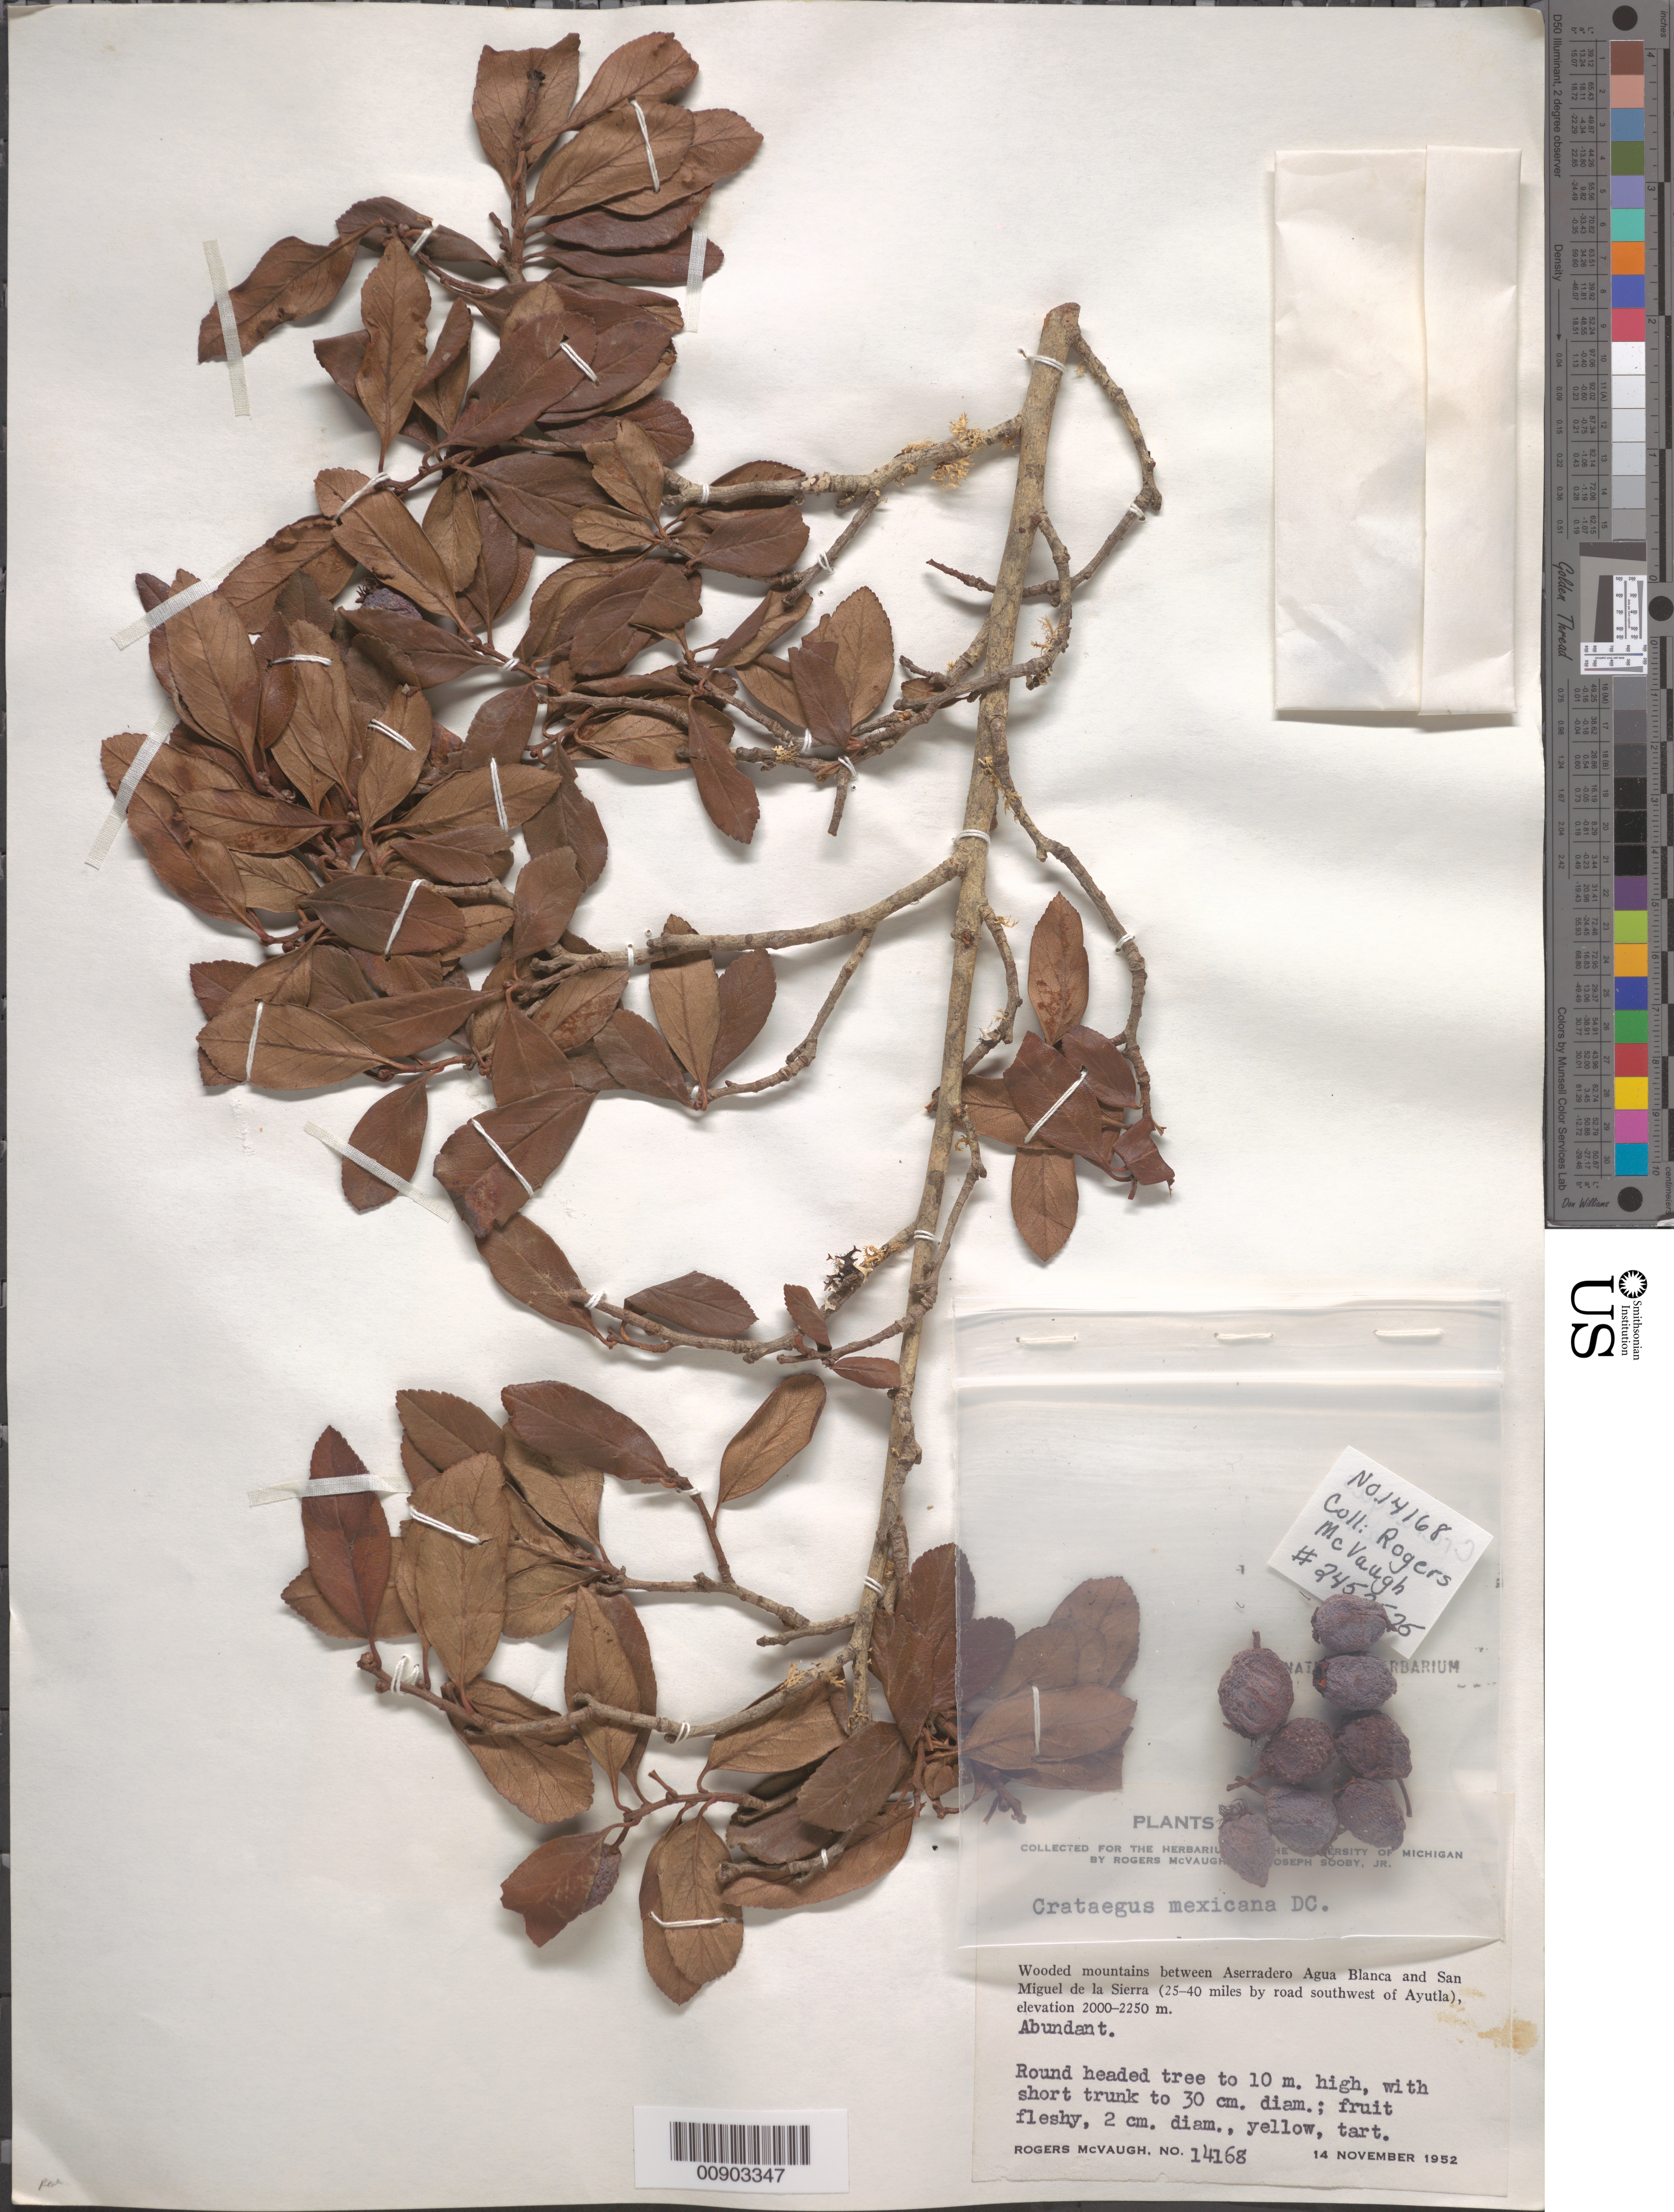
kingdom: Plantae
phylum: Tracheophyta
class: Magnoliopsida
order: Rosales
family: Rosaceae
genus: Crataegus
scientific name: Crataegus mexicana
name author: Moc. & Sessé ex DC.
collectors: R. McVaugh & J. Sooby Jr.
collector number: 14168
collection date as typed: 14 Nov 1952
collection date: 1952-11-14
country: Mexico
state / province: Jalisco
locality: Between Aserradero Agua Blanca and San Miguel de la Sierra (25-40 miles by road southwest of Ayutla). Jalisco.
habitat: Wooded mountains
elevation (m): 2250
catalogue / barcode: US 2452525